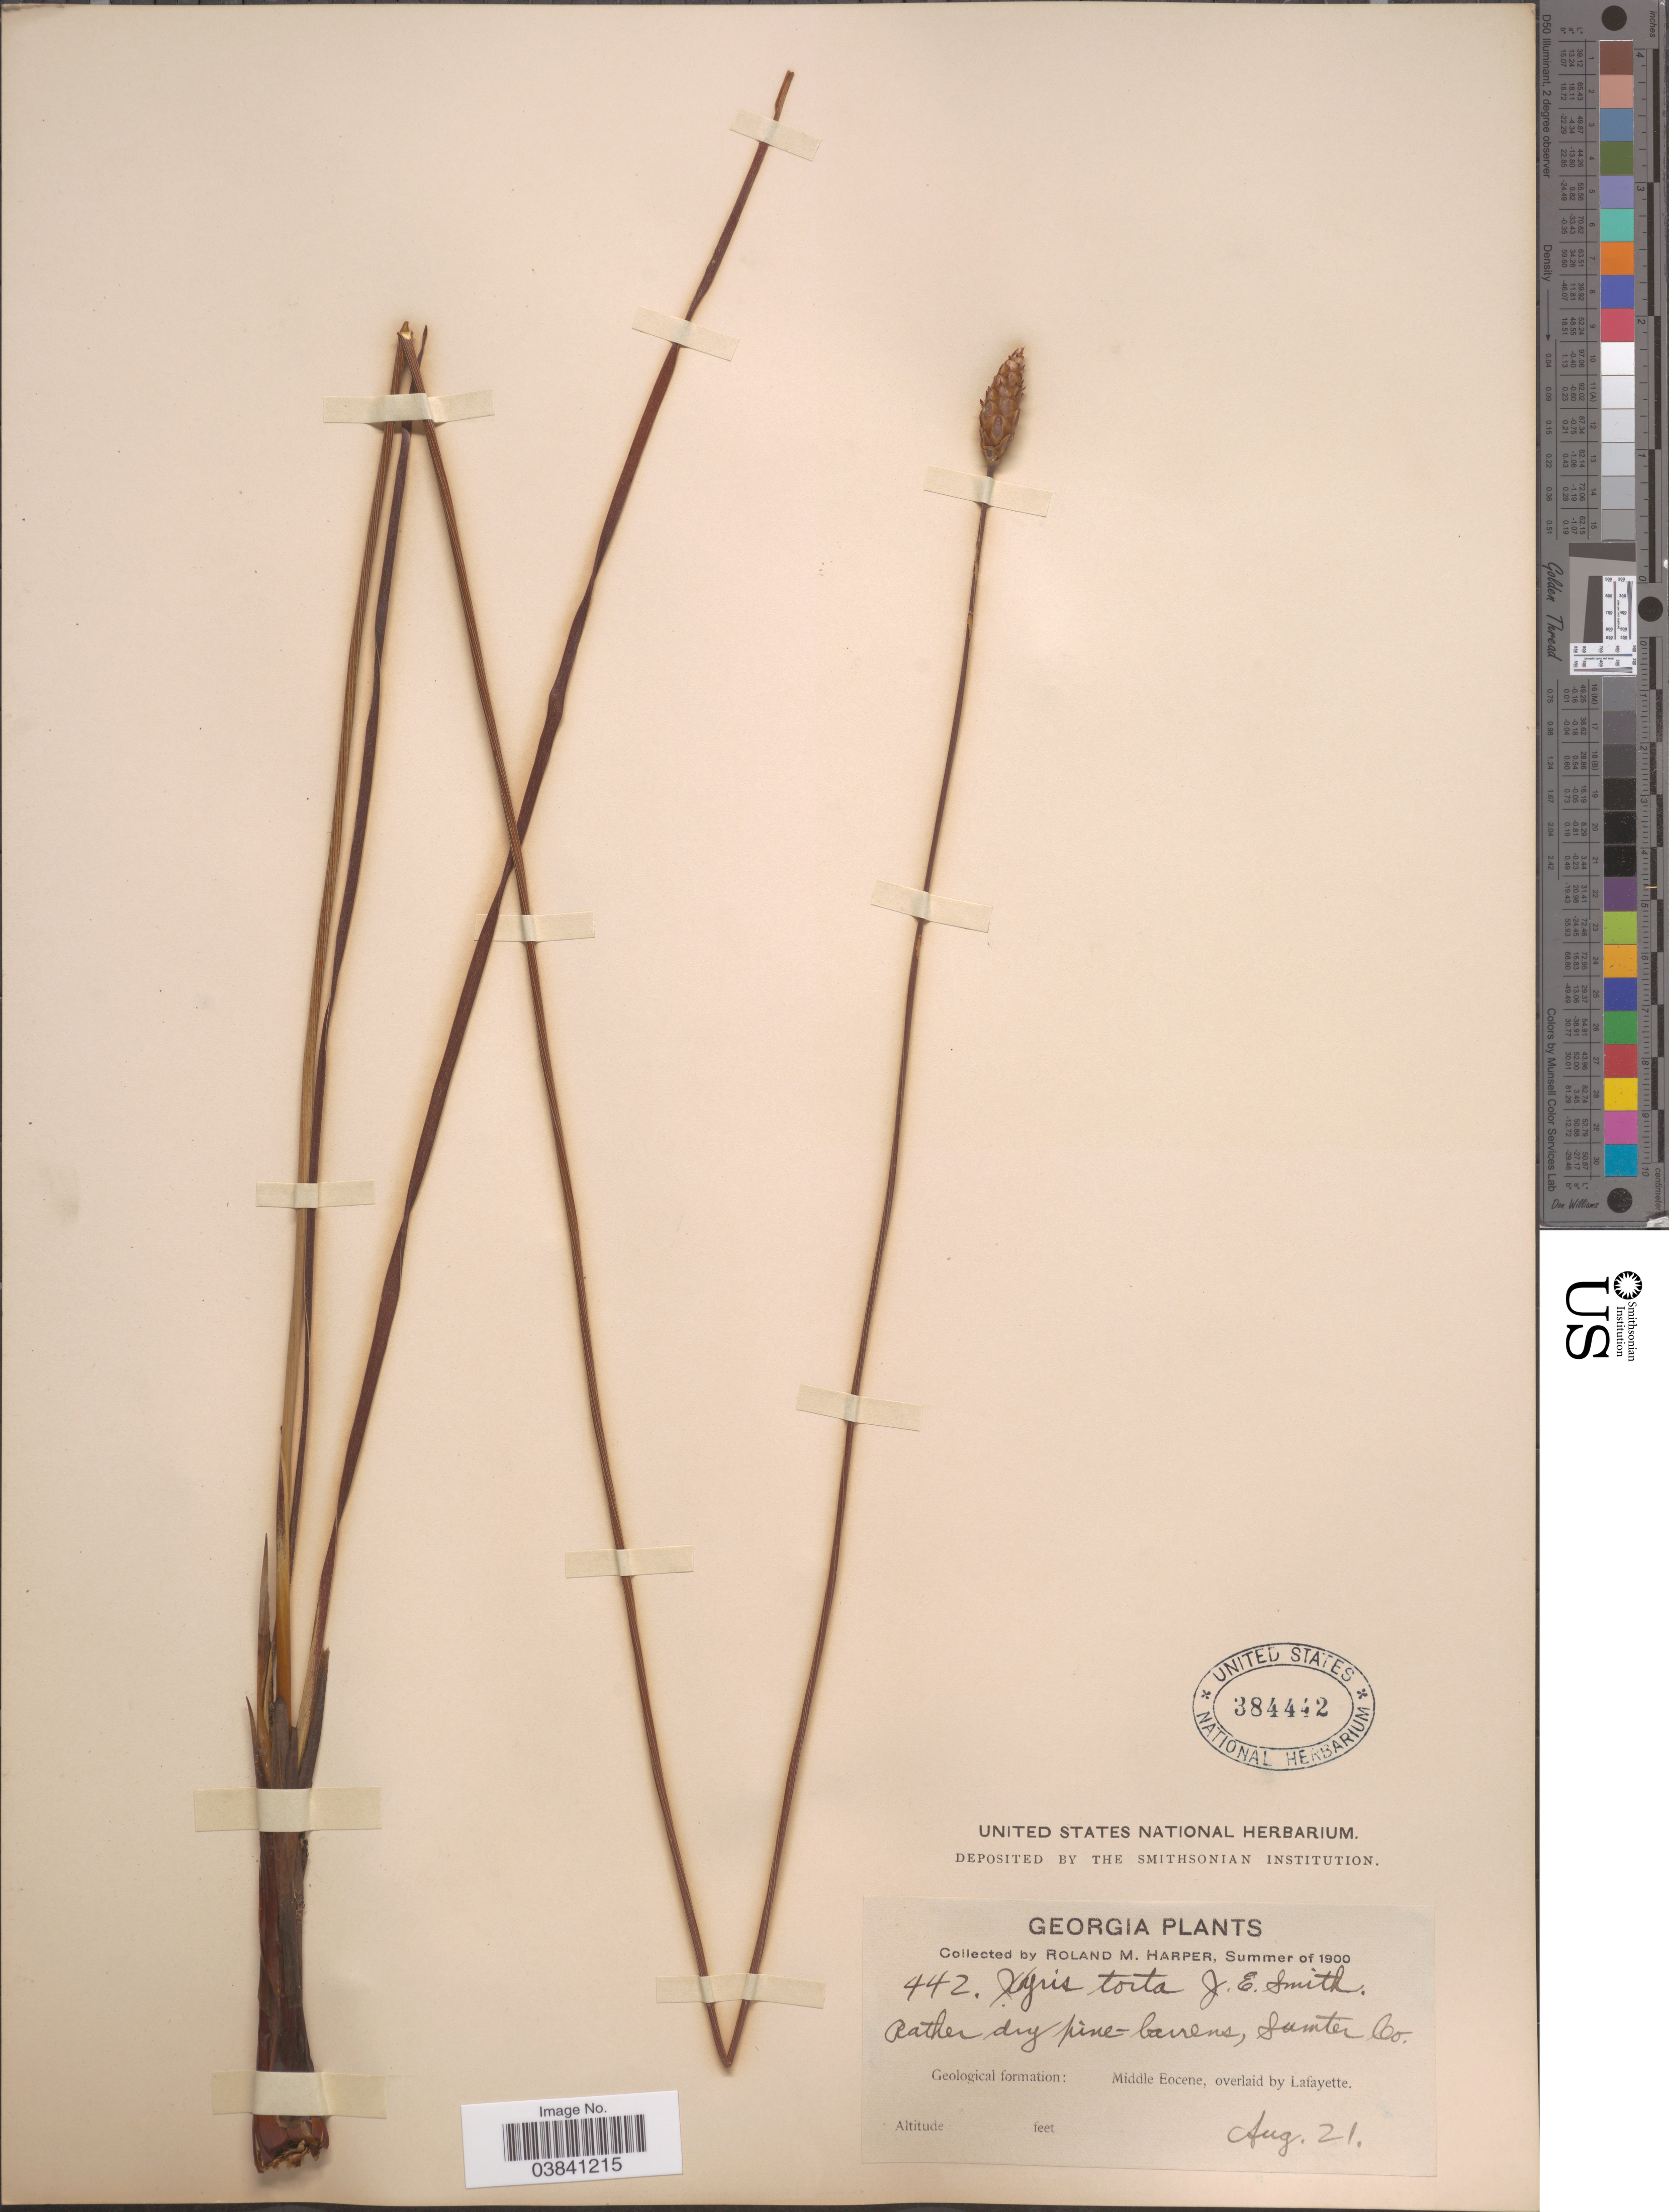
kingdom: Plantae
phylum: Tracheophyta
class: Liliopsida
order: Poales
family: Xyridaceae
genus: Xyris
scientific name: Xyris caroliniana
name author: Walter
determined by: Strong, Mark T., (BOT), Smithsonian Institution - National Museum of Natural History (UNITED STATES)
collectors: R. M. Harper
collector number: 442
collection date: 1900-08-21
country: United States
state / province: Georgia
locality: Sumter Co. Geological formation: Middle Eocene, overlaid by Lafayette.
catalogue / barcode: US 384442